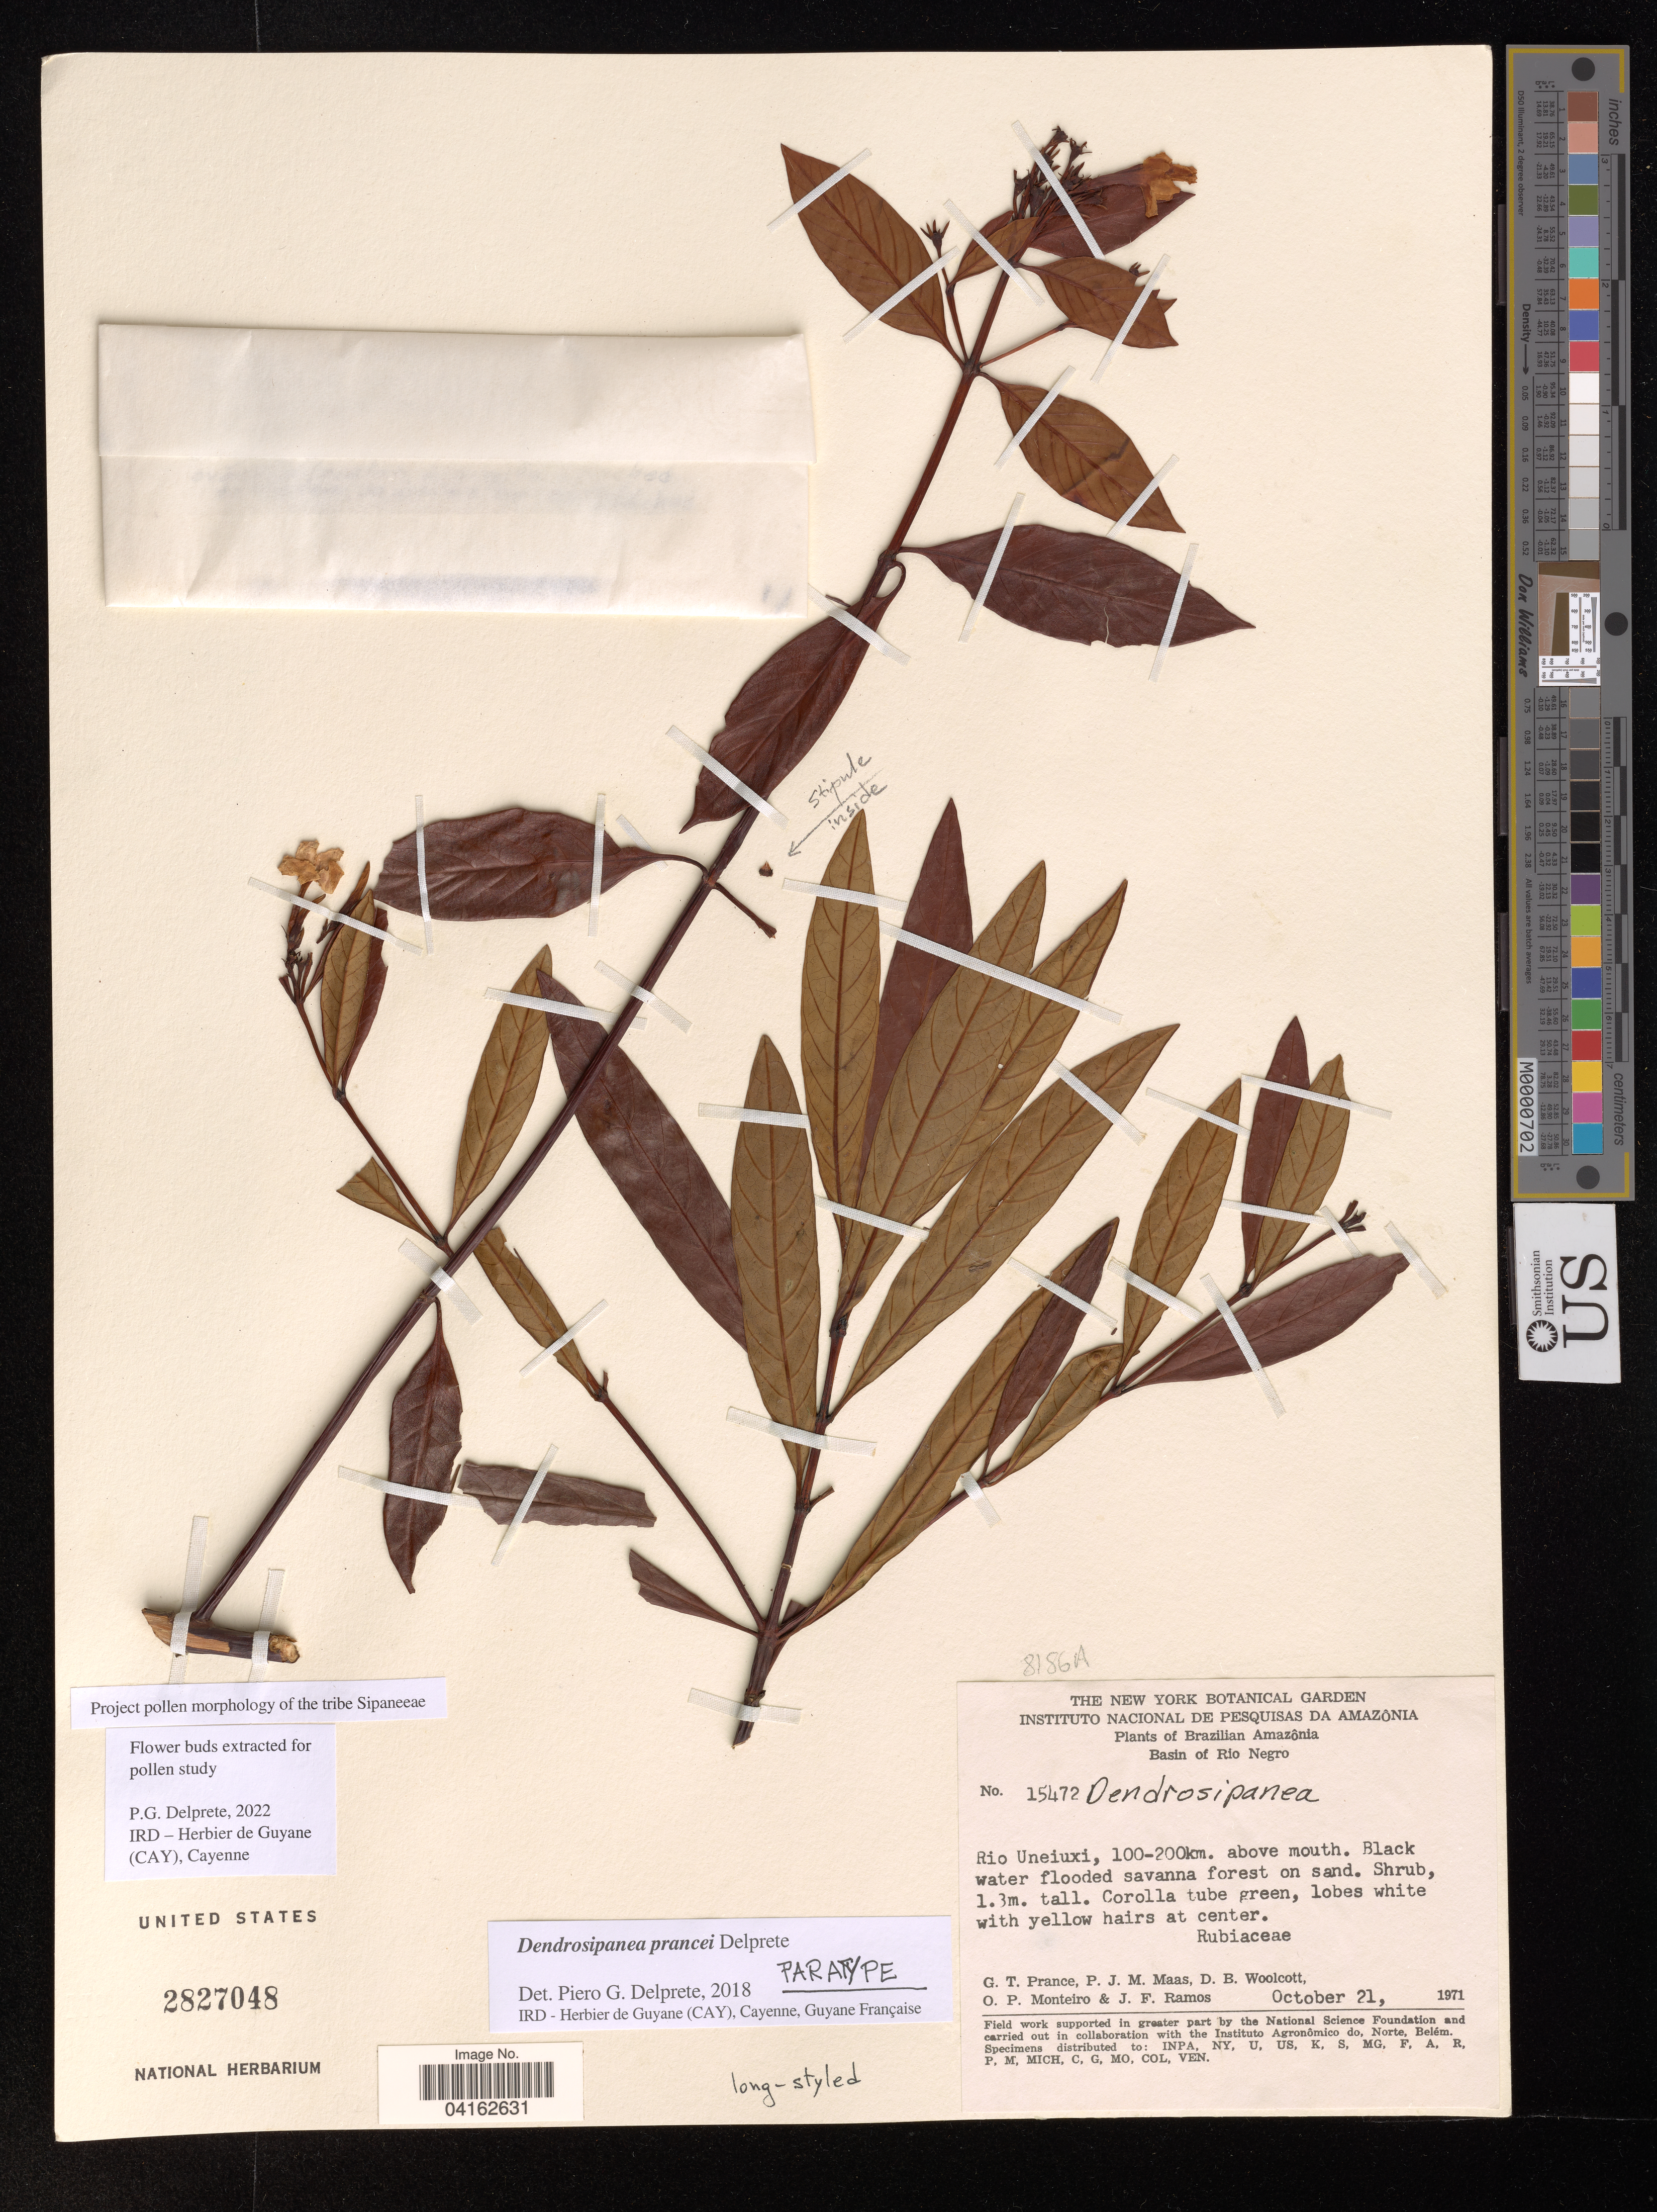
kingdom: Plantae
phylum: Tracheophyta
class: Magnoliopsida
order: Gentianales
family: Rubiaceae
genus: Dendrosipanea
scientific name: Dendrosipanea prancei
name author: Delprete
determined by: Delprete, P. G., Herb. de Guyane Cay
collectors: G. T. Prance, P. Maas, D. B. Woolcott, O. P. Monteiro & J. F. Ramos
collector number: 15472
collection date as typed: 21 Oct 1971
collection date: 1971-10-21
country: Brazil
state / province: Amazonas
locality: Rio uneiuxi, 100 - 200 km above mouth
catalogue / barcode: US 2827048